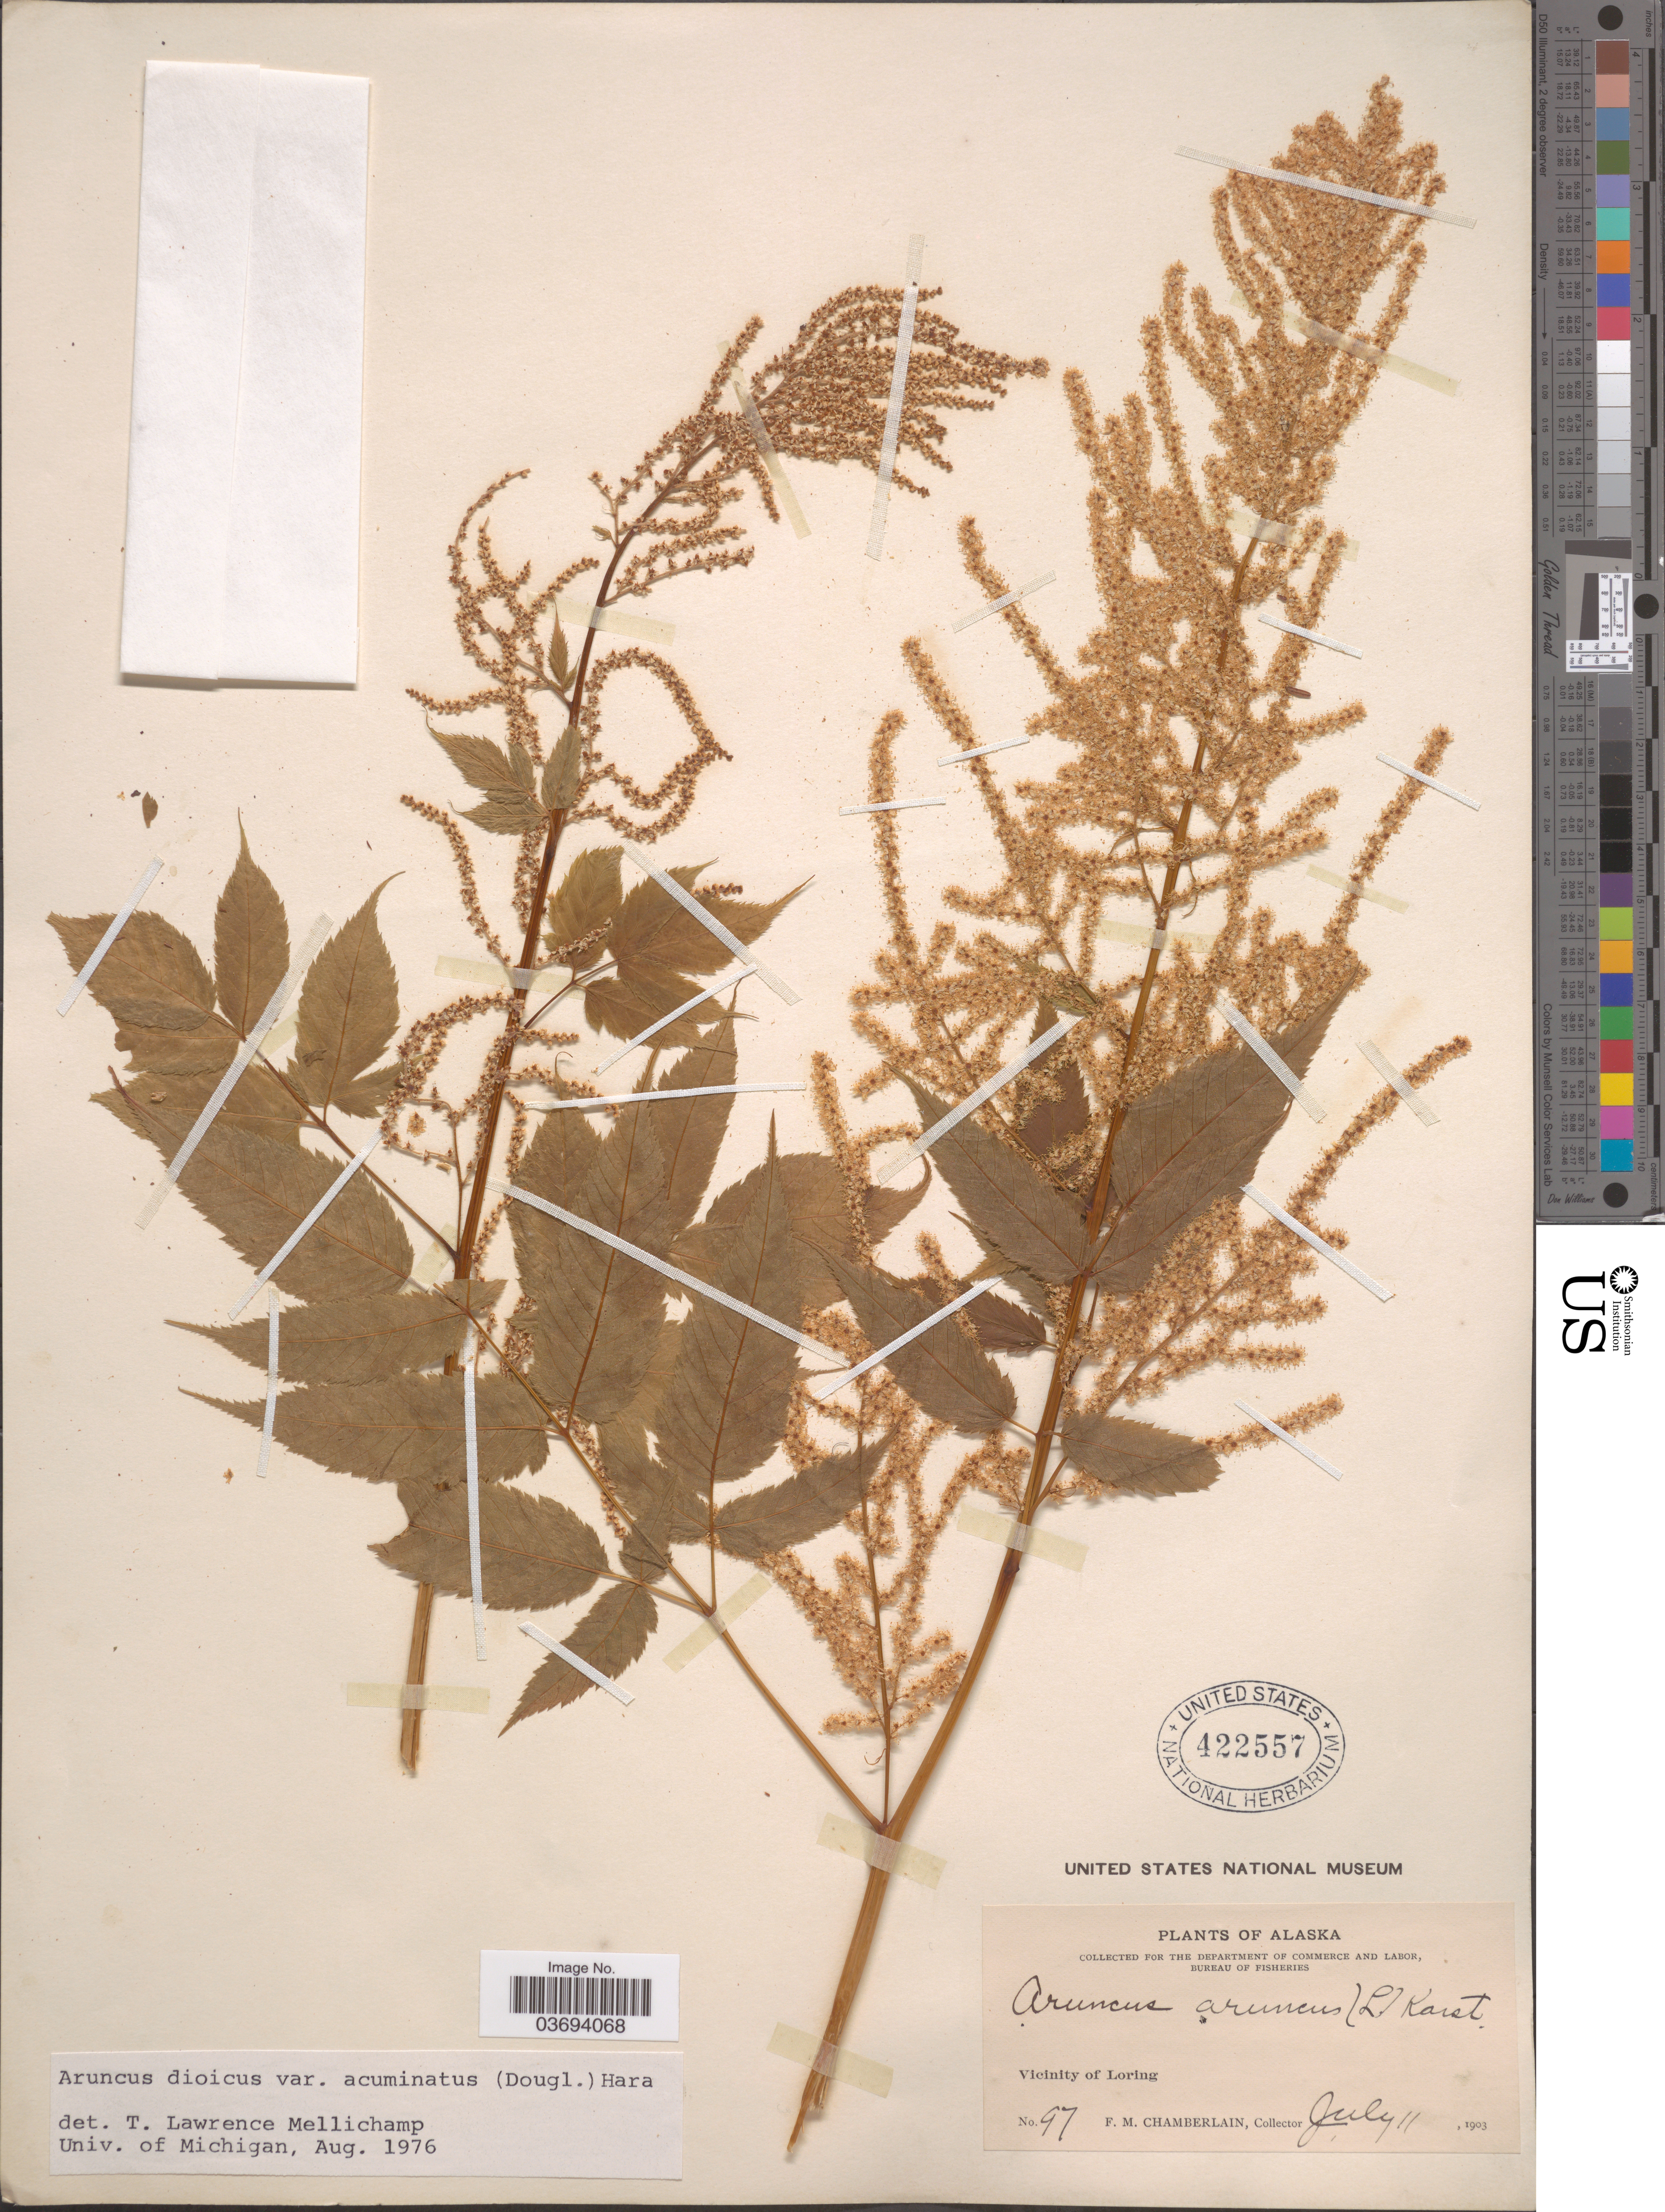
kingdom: Plantae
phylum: Tracheophyta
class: Magnoliopsida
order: Rosales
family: Rosaceae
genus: Aruncus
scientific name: Aruncus dioicus var. acuminatus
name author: (Rydb.) H. Hara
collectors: F. Chamberlain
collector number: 97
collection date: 1903-07-11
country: United States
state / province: Alaska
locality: Vicinity of Loring.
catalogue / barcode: US 422557